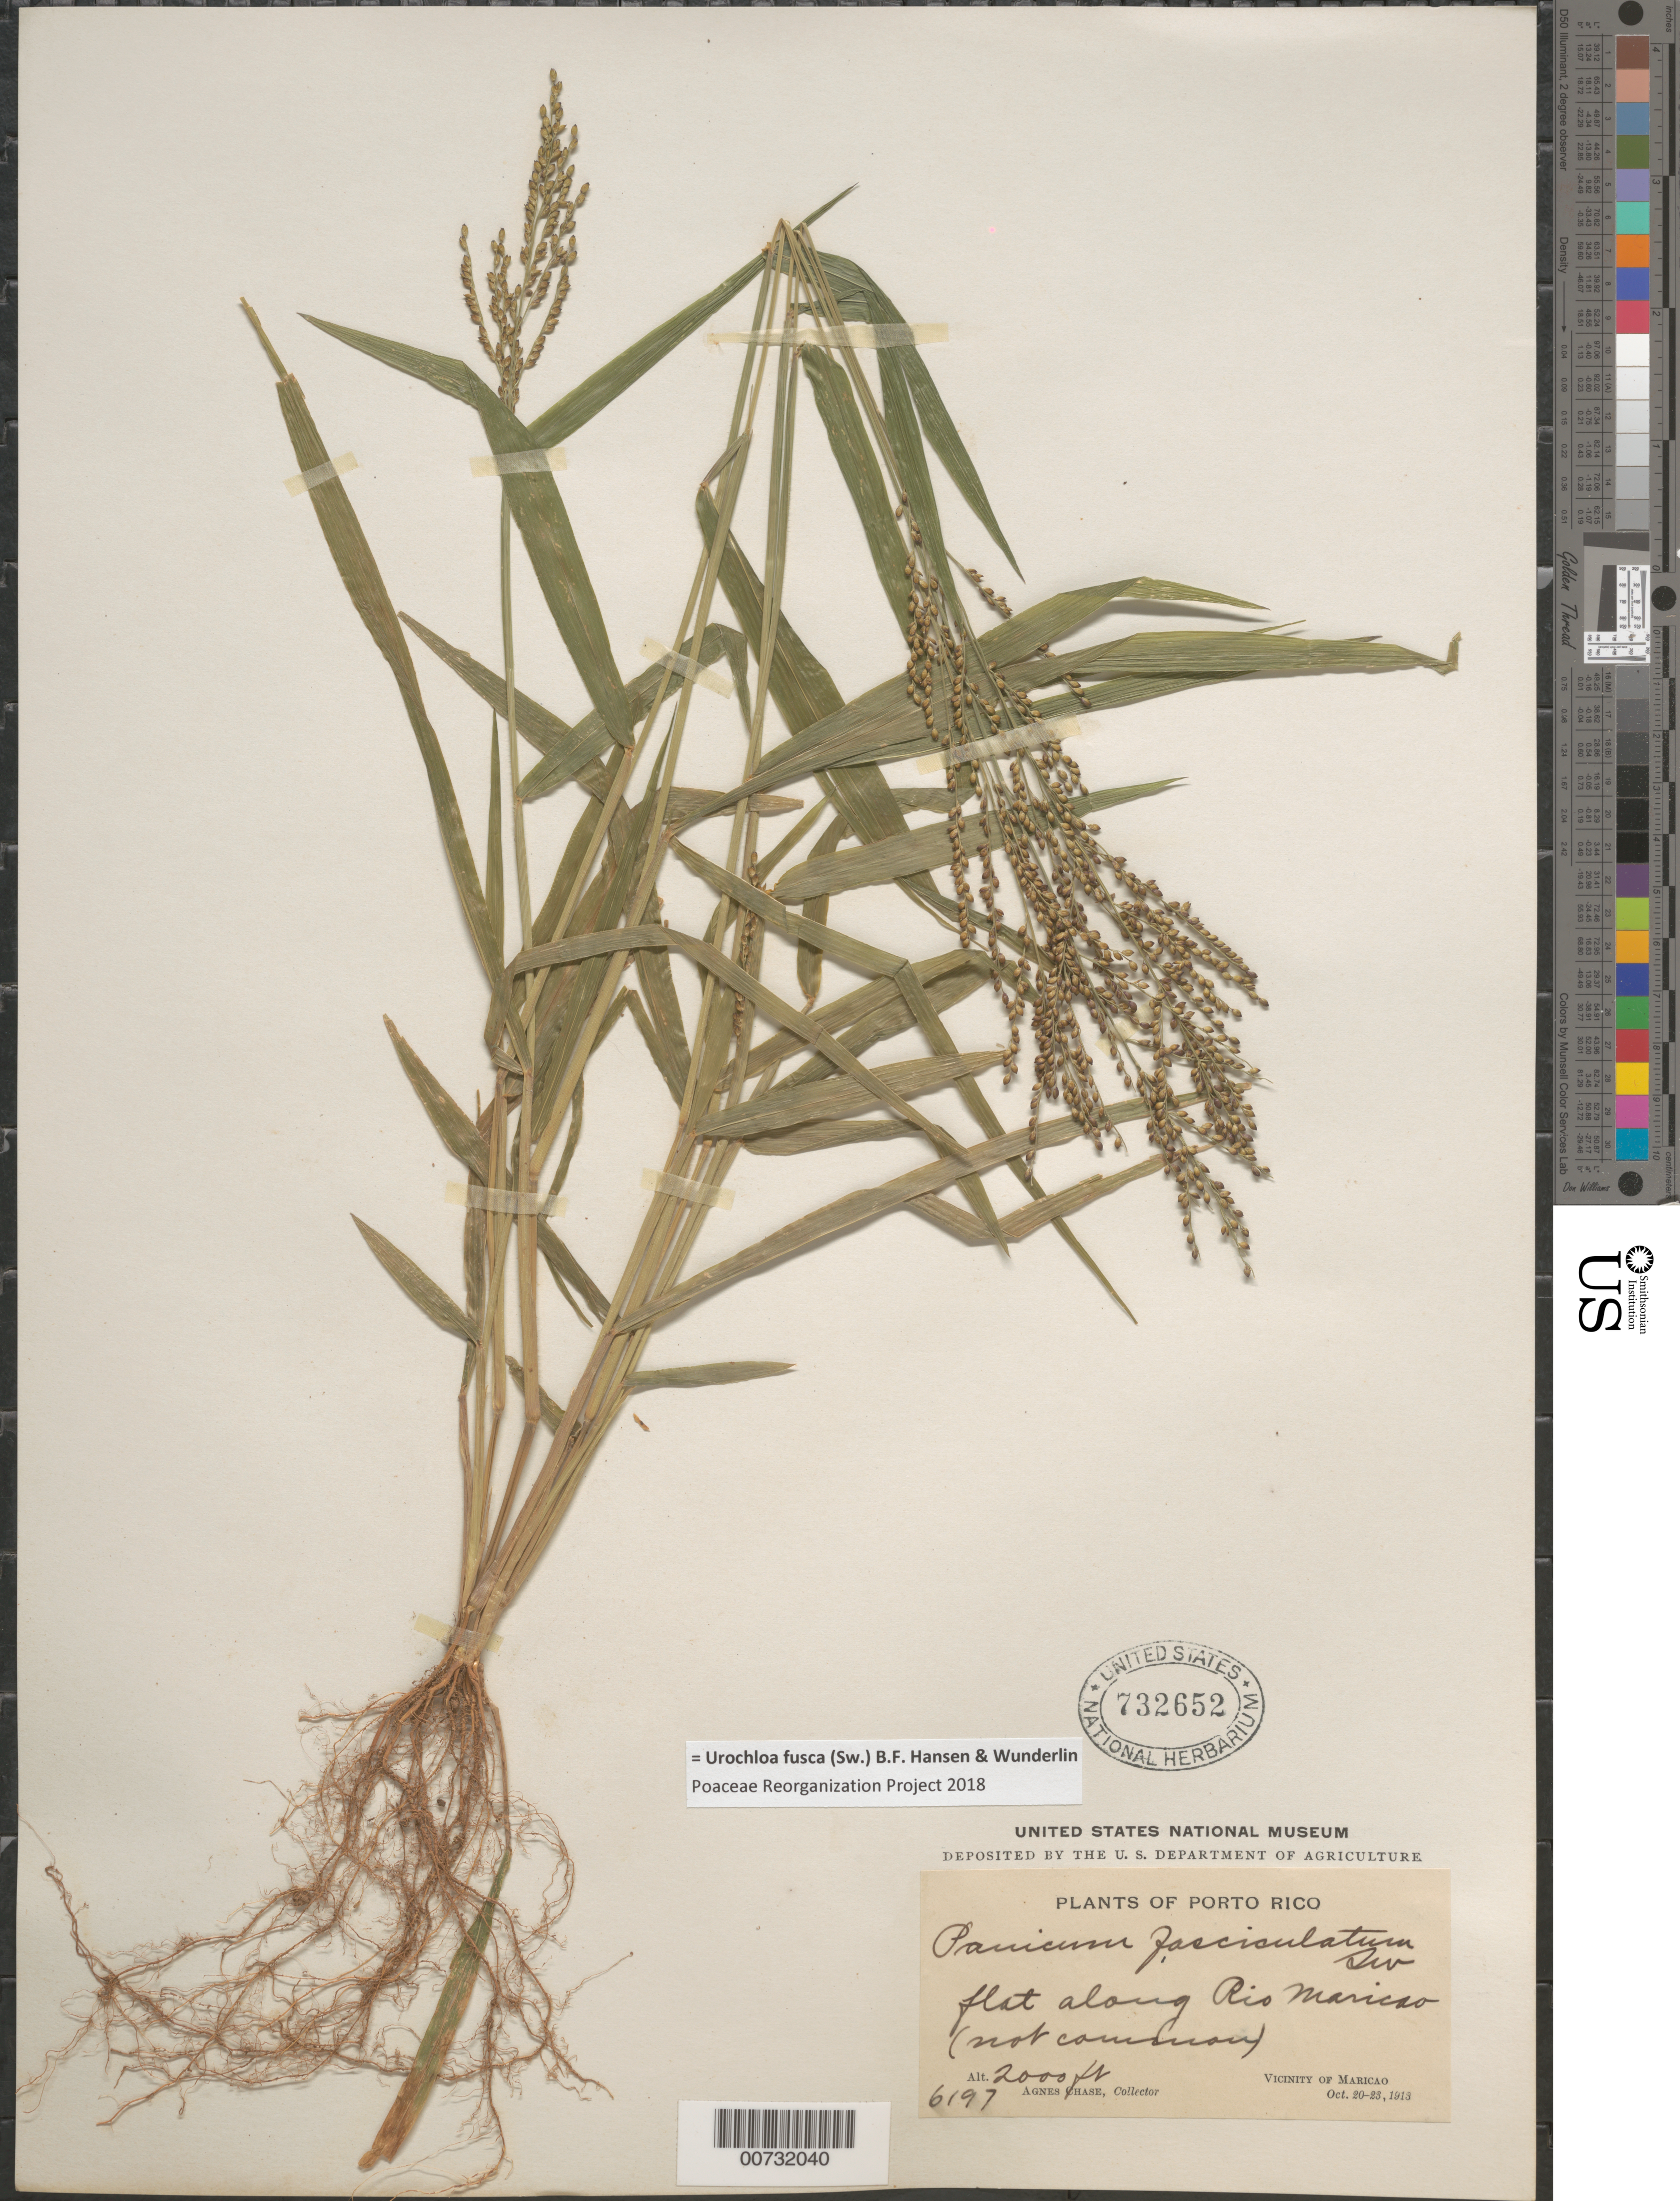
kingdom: Plantae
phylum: Tracheophyta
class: Liliopsida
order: Poales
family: Poaceae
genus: Urochloa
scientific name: Urochloa fusca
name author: (Sw.) B.F. Hansen & Wunderlin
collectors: A. Chase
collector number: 6197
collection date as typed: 20 Oct 1913 to 23 Oct 1913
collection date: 1913-10-20/1913-10-23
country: Puerto Rico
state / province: Maricao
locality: Maricao, Río Maricao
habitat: Flat along river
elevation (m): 610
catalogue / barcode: US 732652